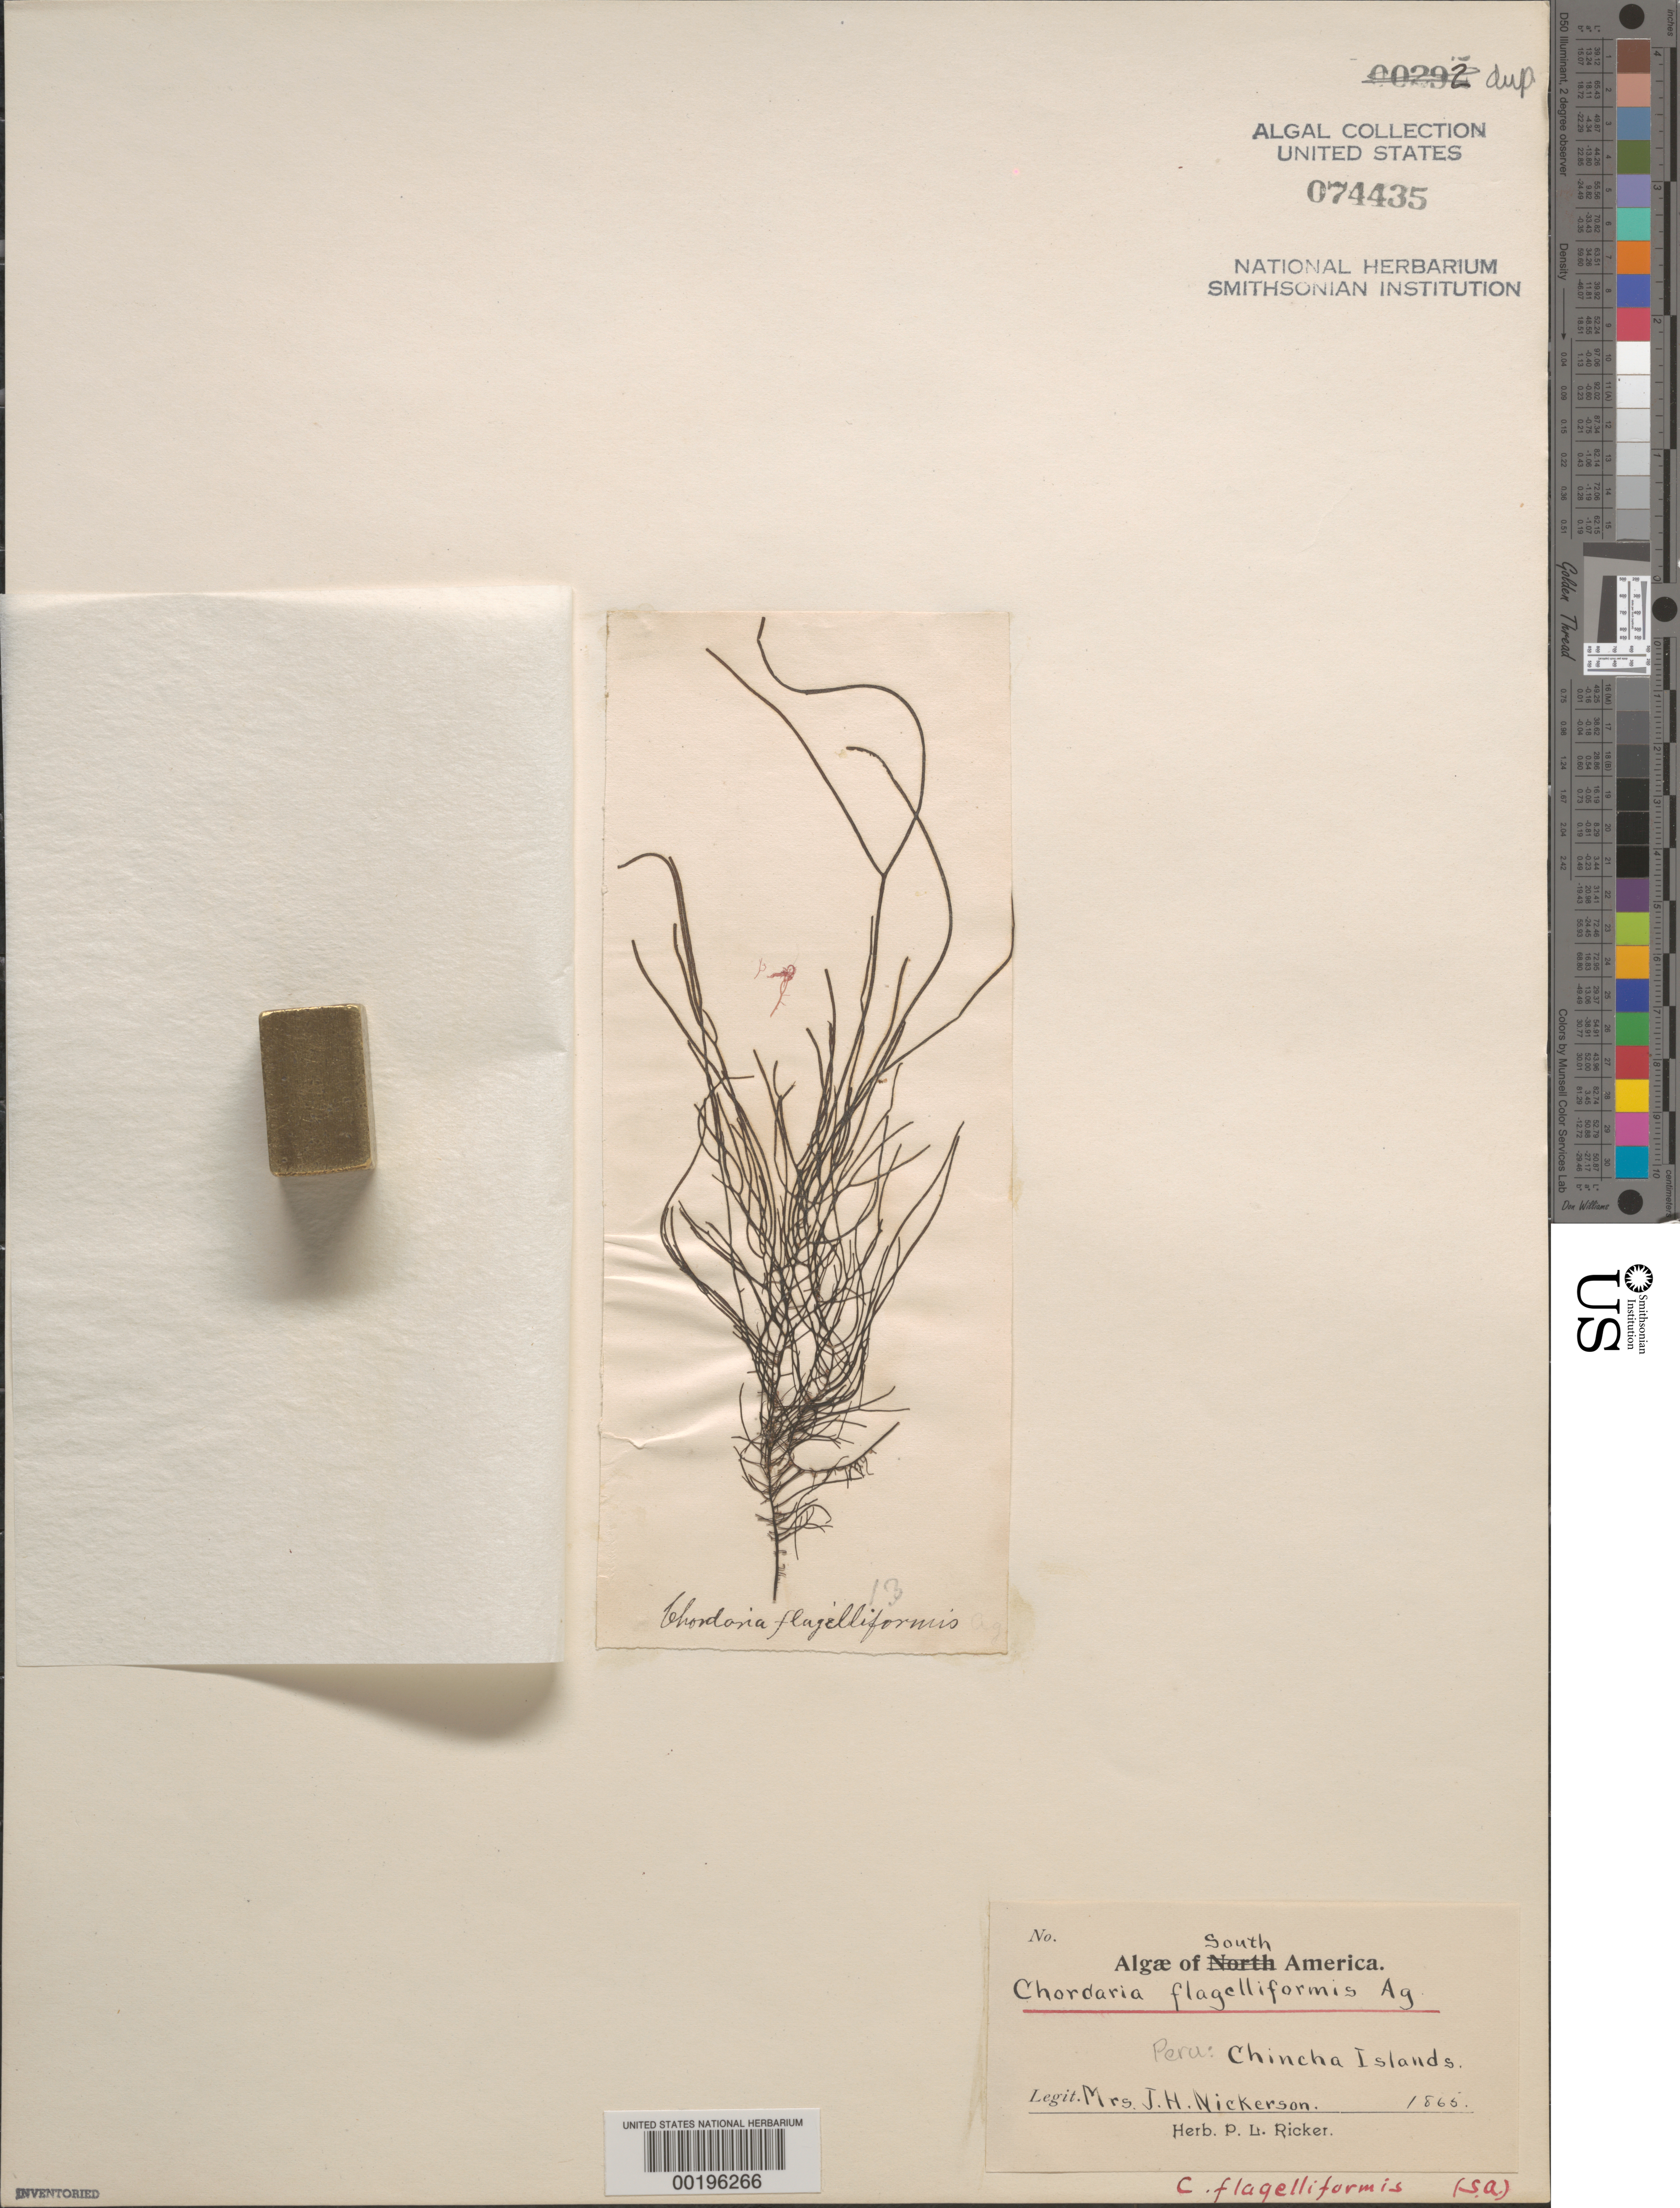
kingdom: Chromista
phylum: Ochrophyta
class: Phaeophyceae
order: Ectocarpales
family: Chordariaceae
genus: Chordaria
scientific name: Chordaria flagelliformis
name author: (Hudson) Grev.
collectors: M. Nickerson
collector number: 13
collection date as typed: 1865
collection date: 1865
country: Peru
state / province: Ica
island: Islas de Chincha (Chincha Islands)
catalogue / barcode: US 74435